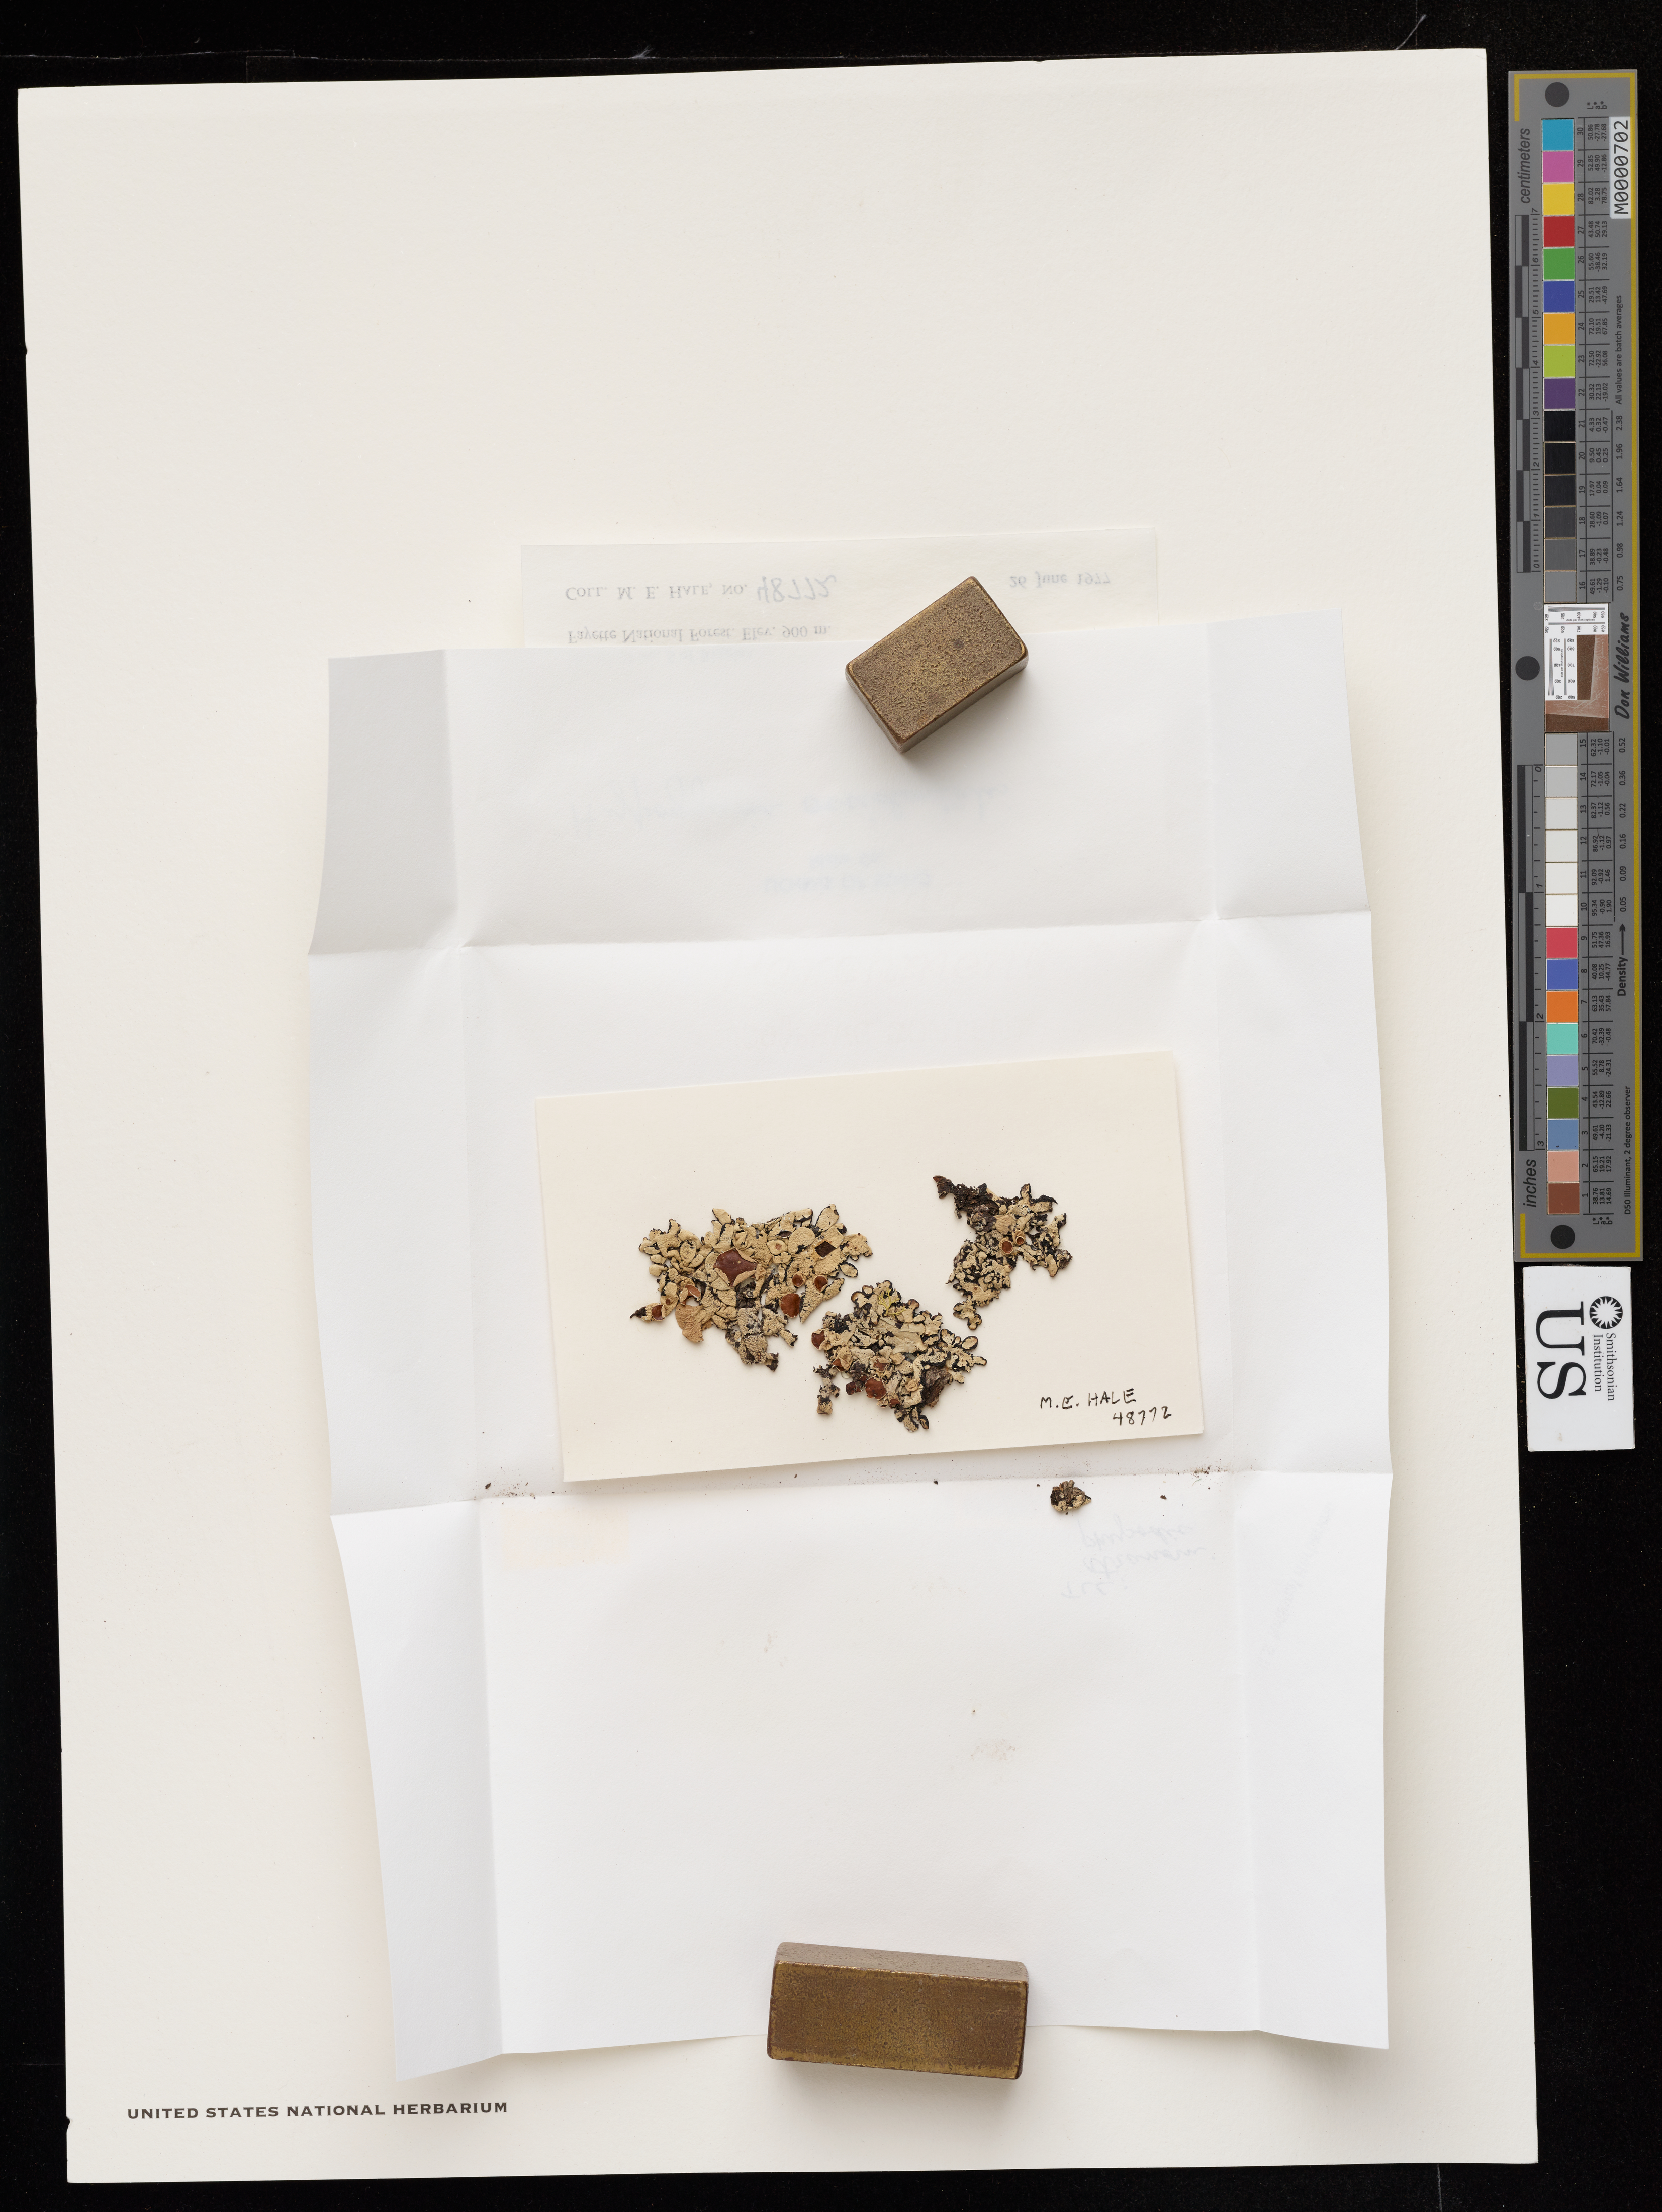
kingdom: Fungi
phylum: Ascomycota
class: Lecanoromycetes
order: Lecanorales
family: Parmeliaceae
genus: Hypogymnia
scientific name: Hypogymnia occidentalis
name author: L.H. Pike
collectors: M. Hale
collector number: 48772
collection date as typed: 26 Jun 1977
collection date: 1977-06-26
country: United States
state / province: Idaho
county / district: Idaho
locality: Fayette nat. forest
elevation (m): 0